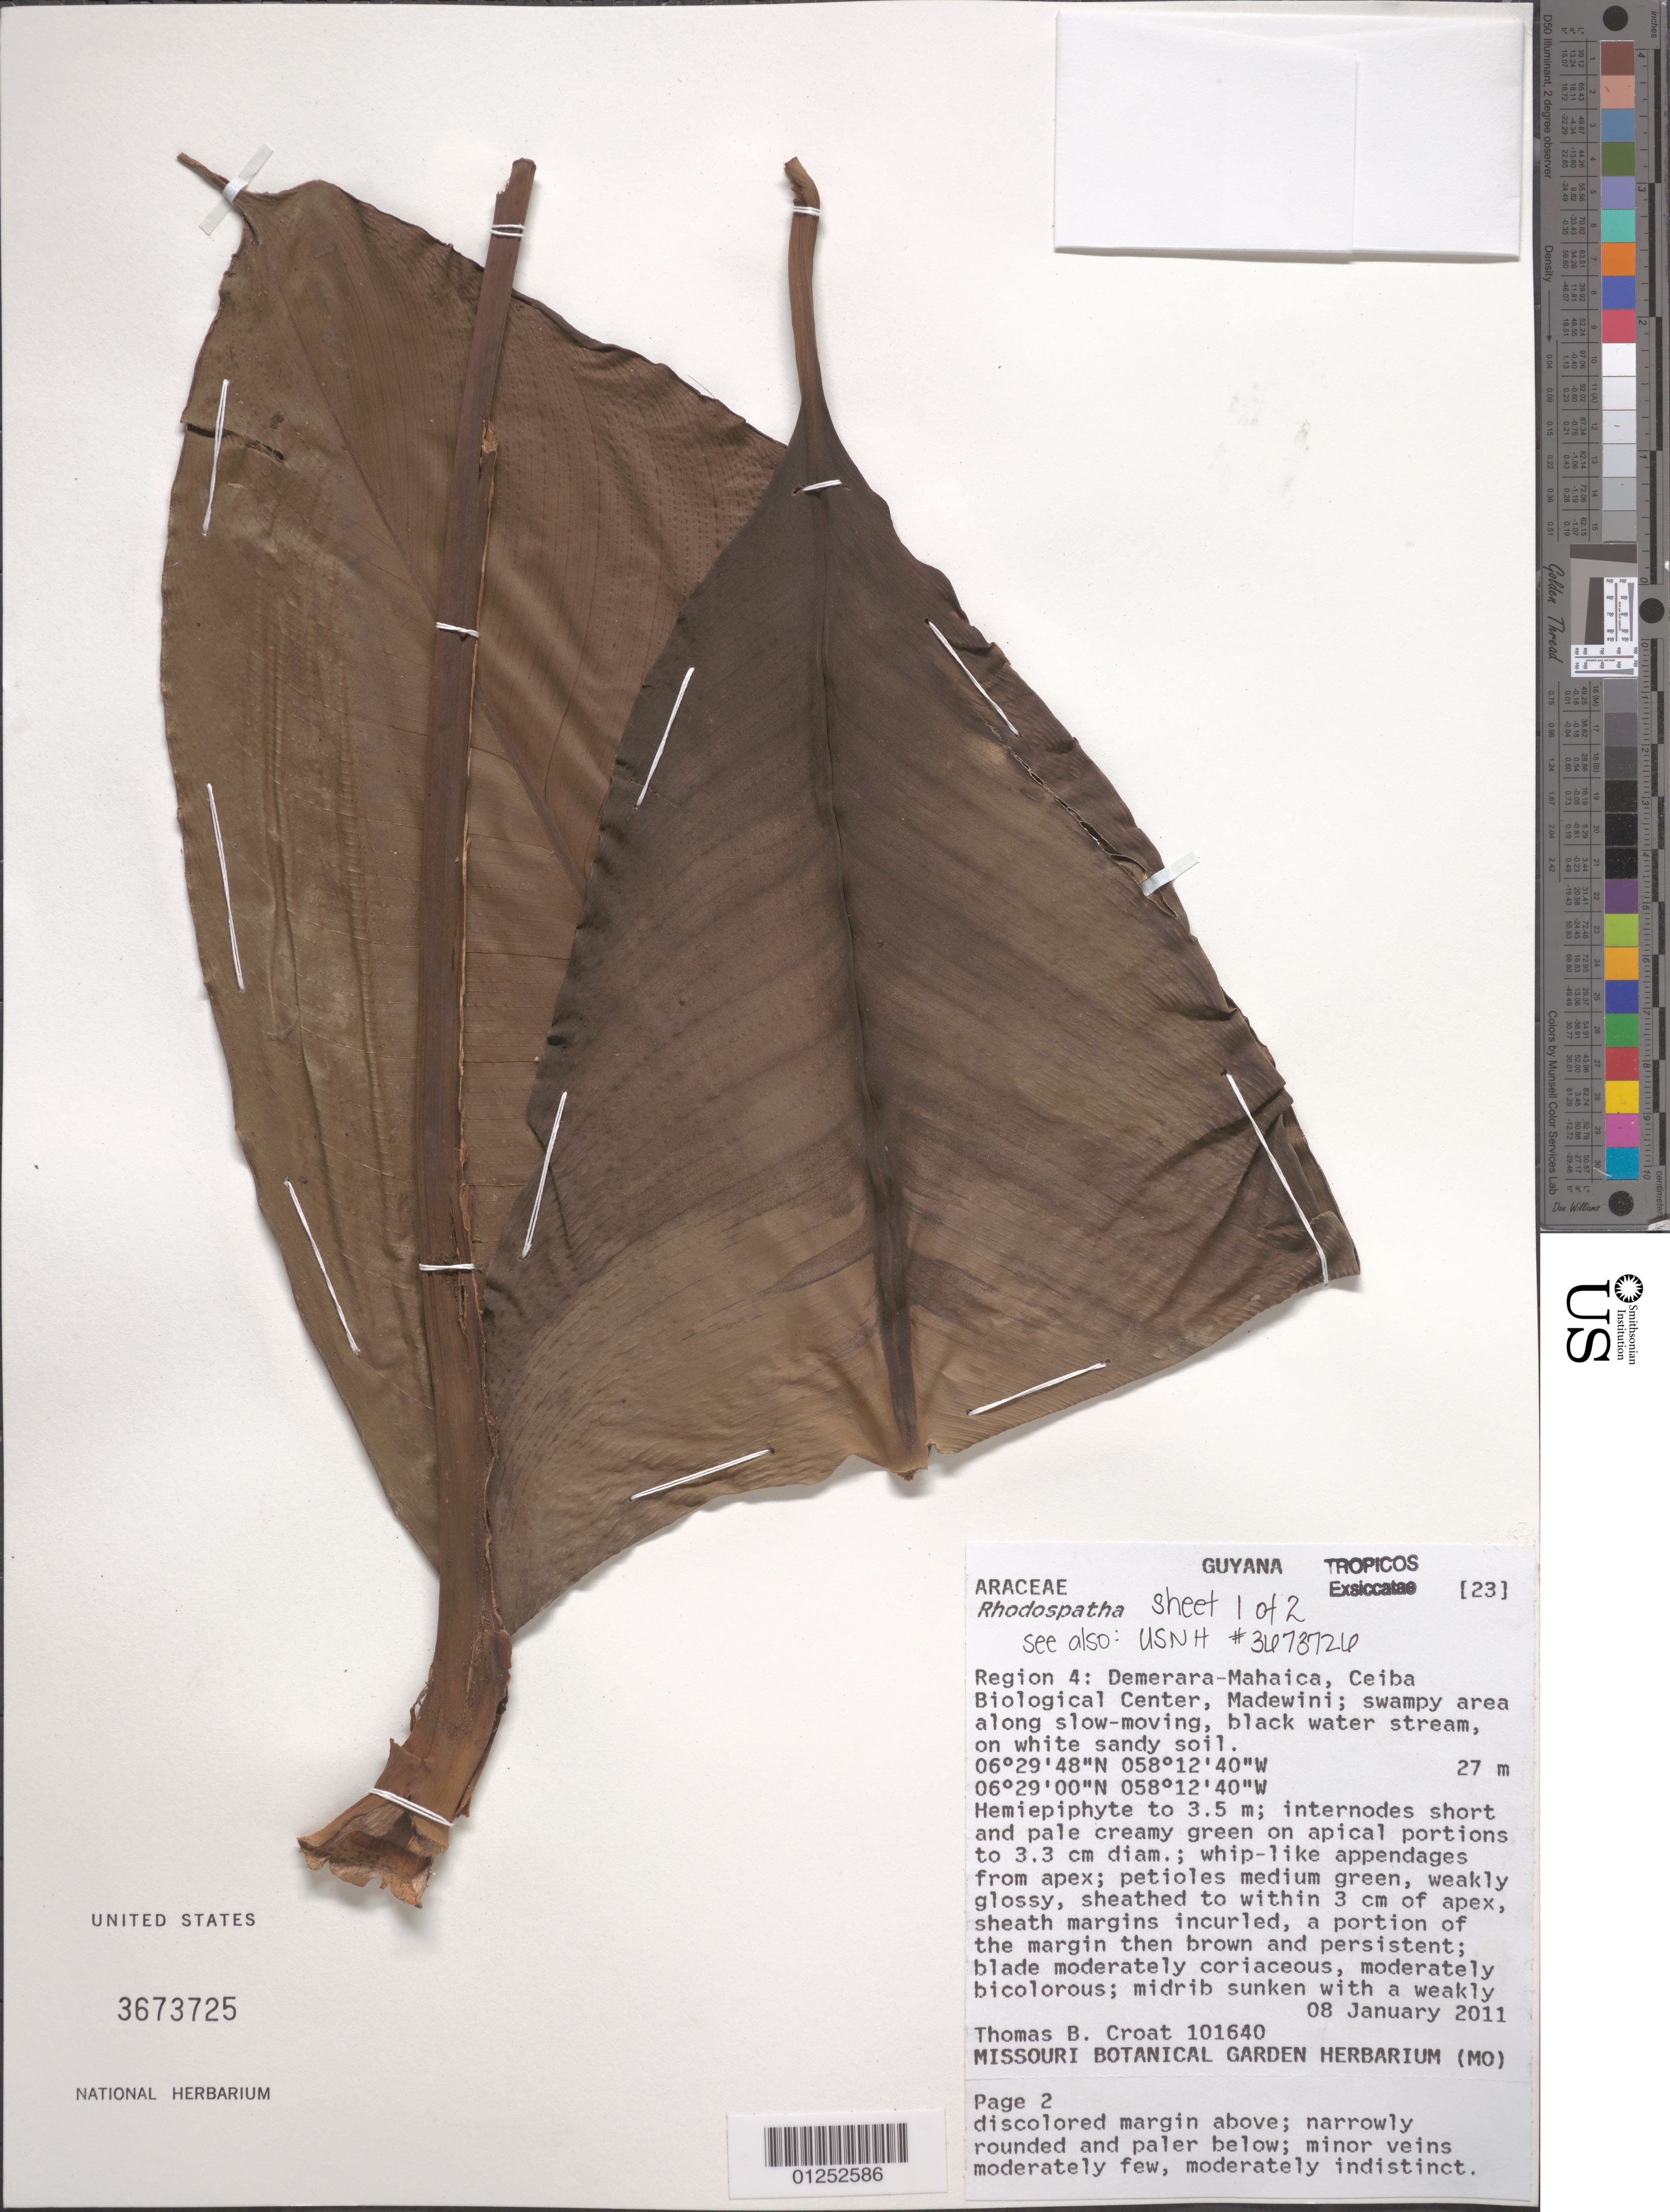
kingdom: Plantae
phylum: Tracheophyta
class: Liliopsida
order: Alismatales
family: Araceae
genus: Rhodospatha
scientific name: Rhodospatha sp.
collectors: T. B. Croat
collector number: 101640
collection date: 2011-01-08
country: Guyana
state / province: Demerara-Mahaica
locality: Ceiba Biological Center, Madewini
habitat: Swampy area along slow-moving, black water stream, on white sandy soil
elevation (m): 27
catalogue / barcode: US 3673725